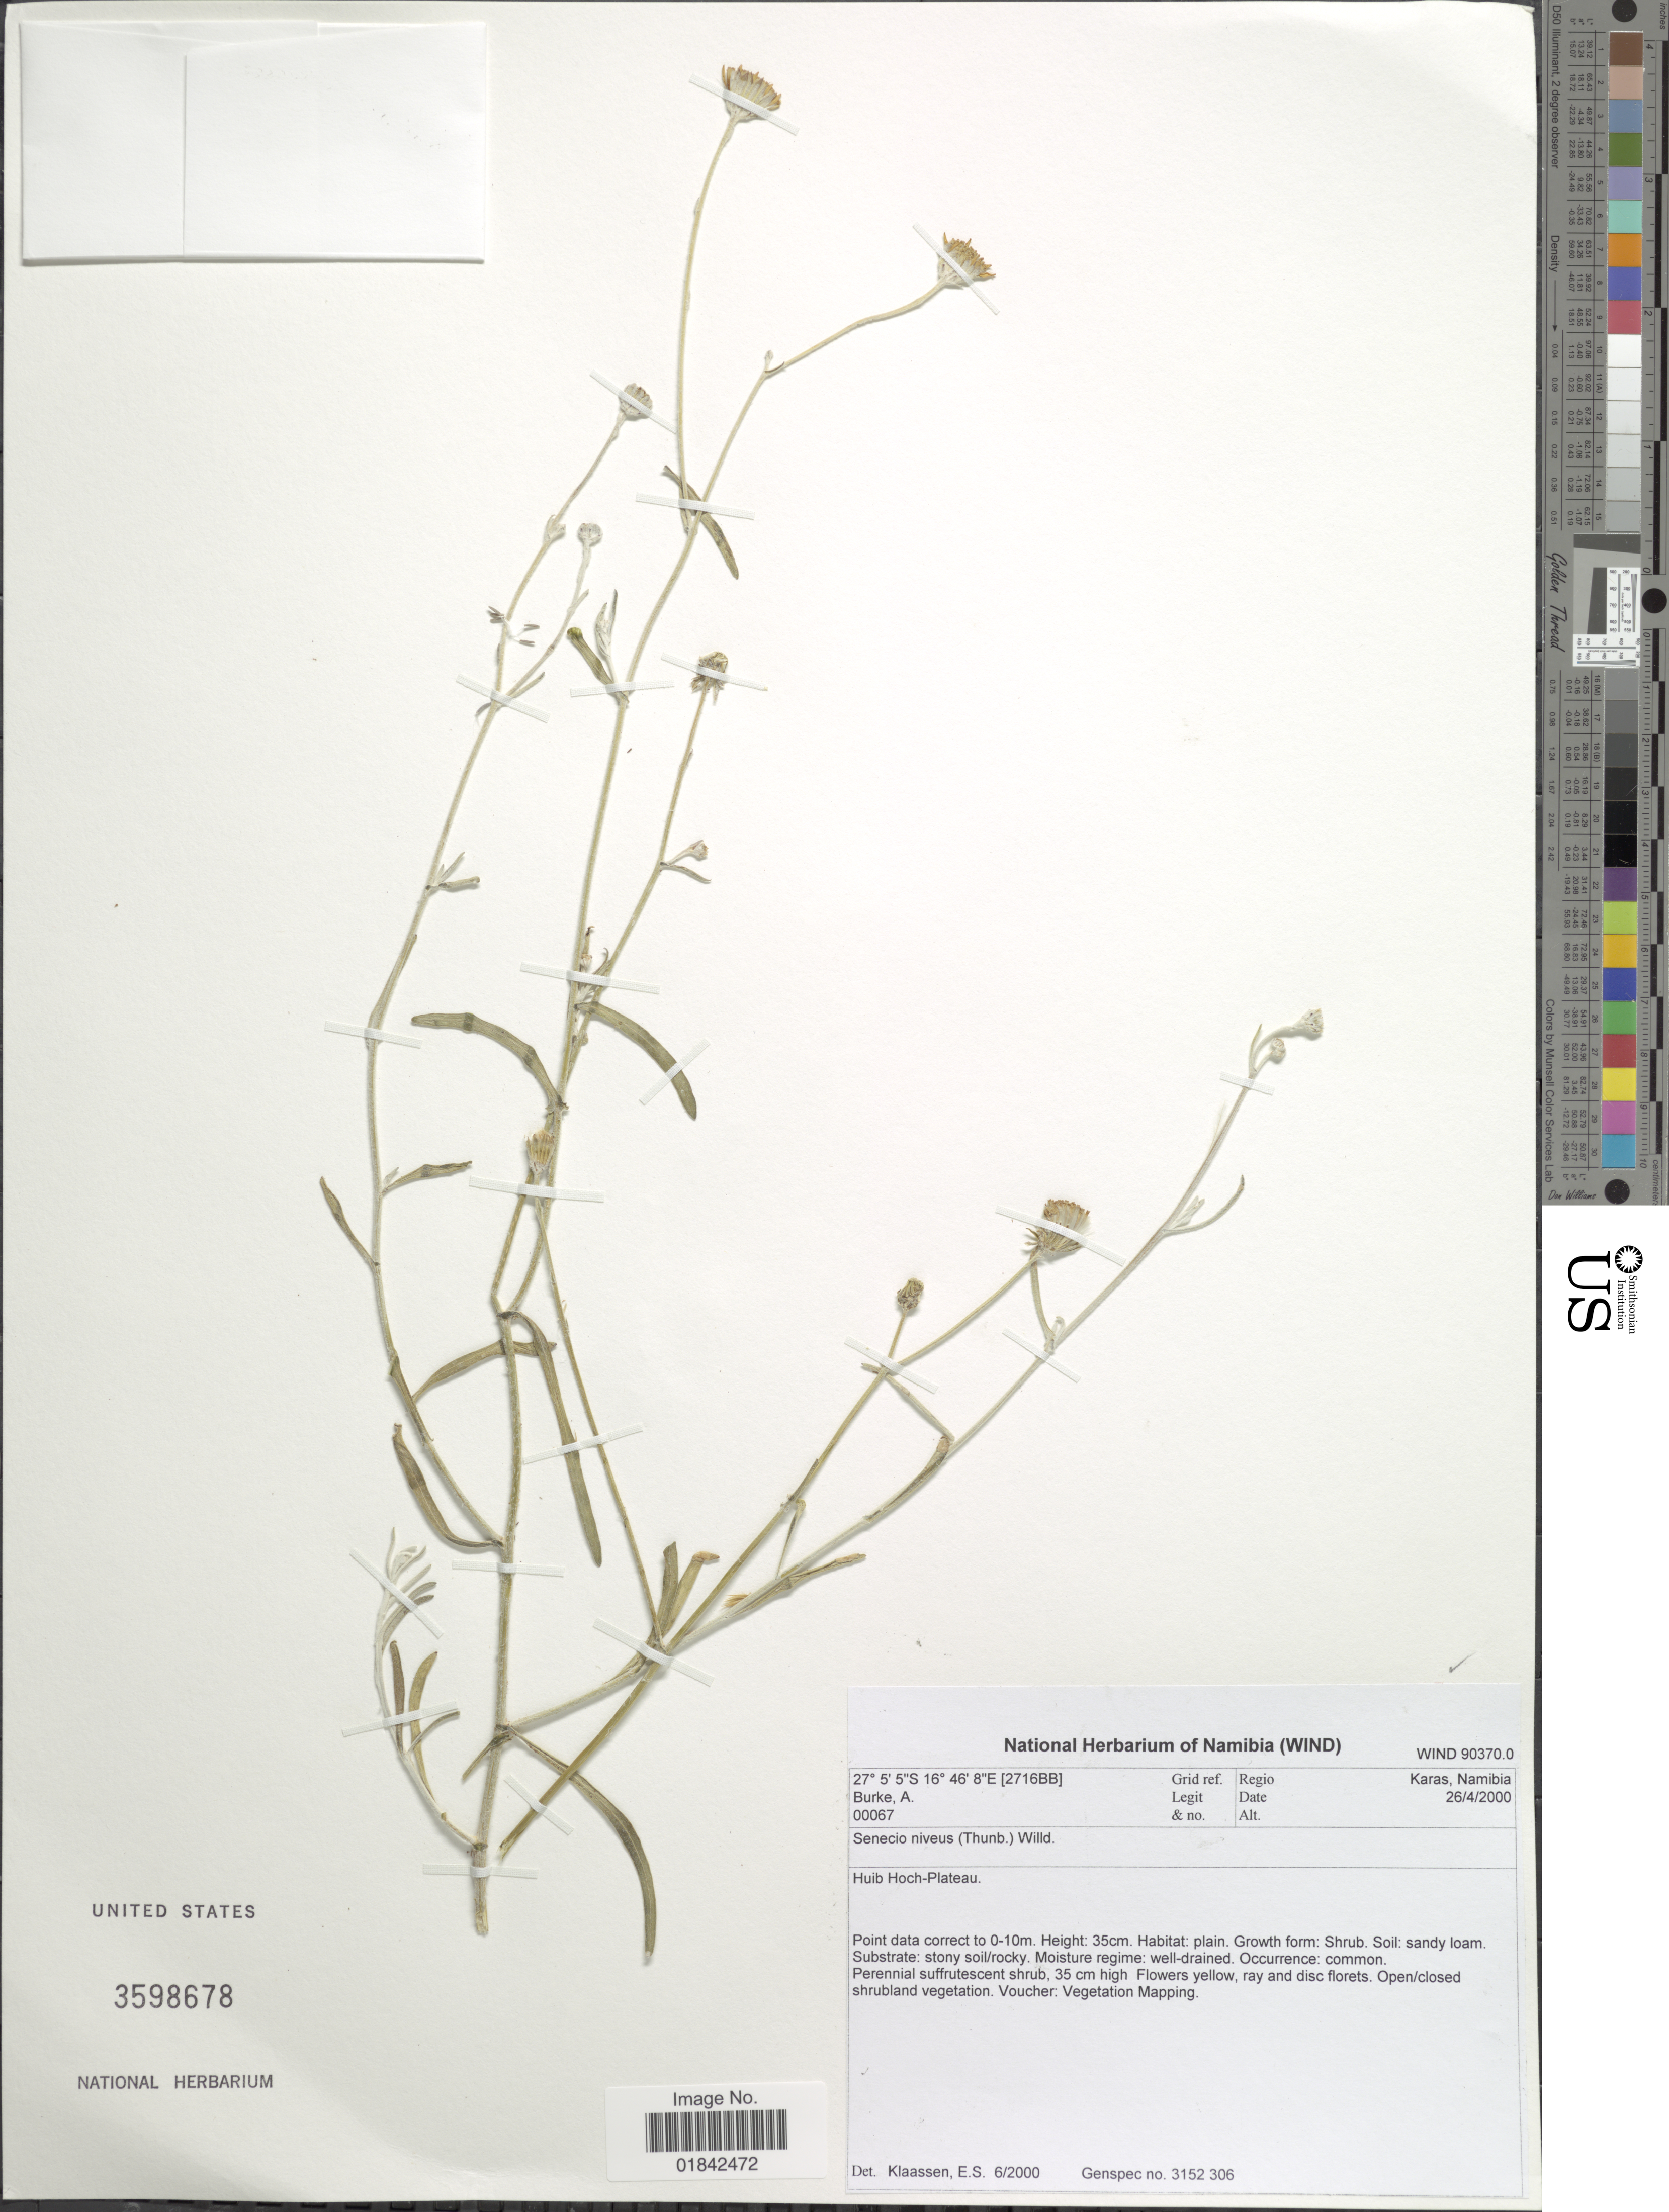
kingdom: Plantae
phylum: Tracheophyta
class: Magnoliopsida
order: Asterales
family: Asteraceae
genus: Senecio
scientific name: Senecio niveus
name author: (Thunb.) Willd.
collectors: A. Burke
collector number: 00067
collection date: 2000-04-26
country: Namibia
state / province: Karas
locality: Huib Hoch-Plateau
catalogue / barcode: US 3598678